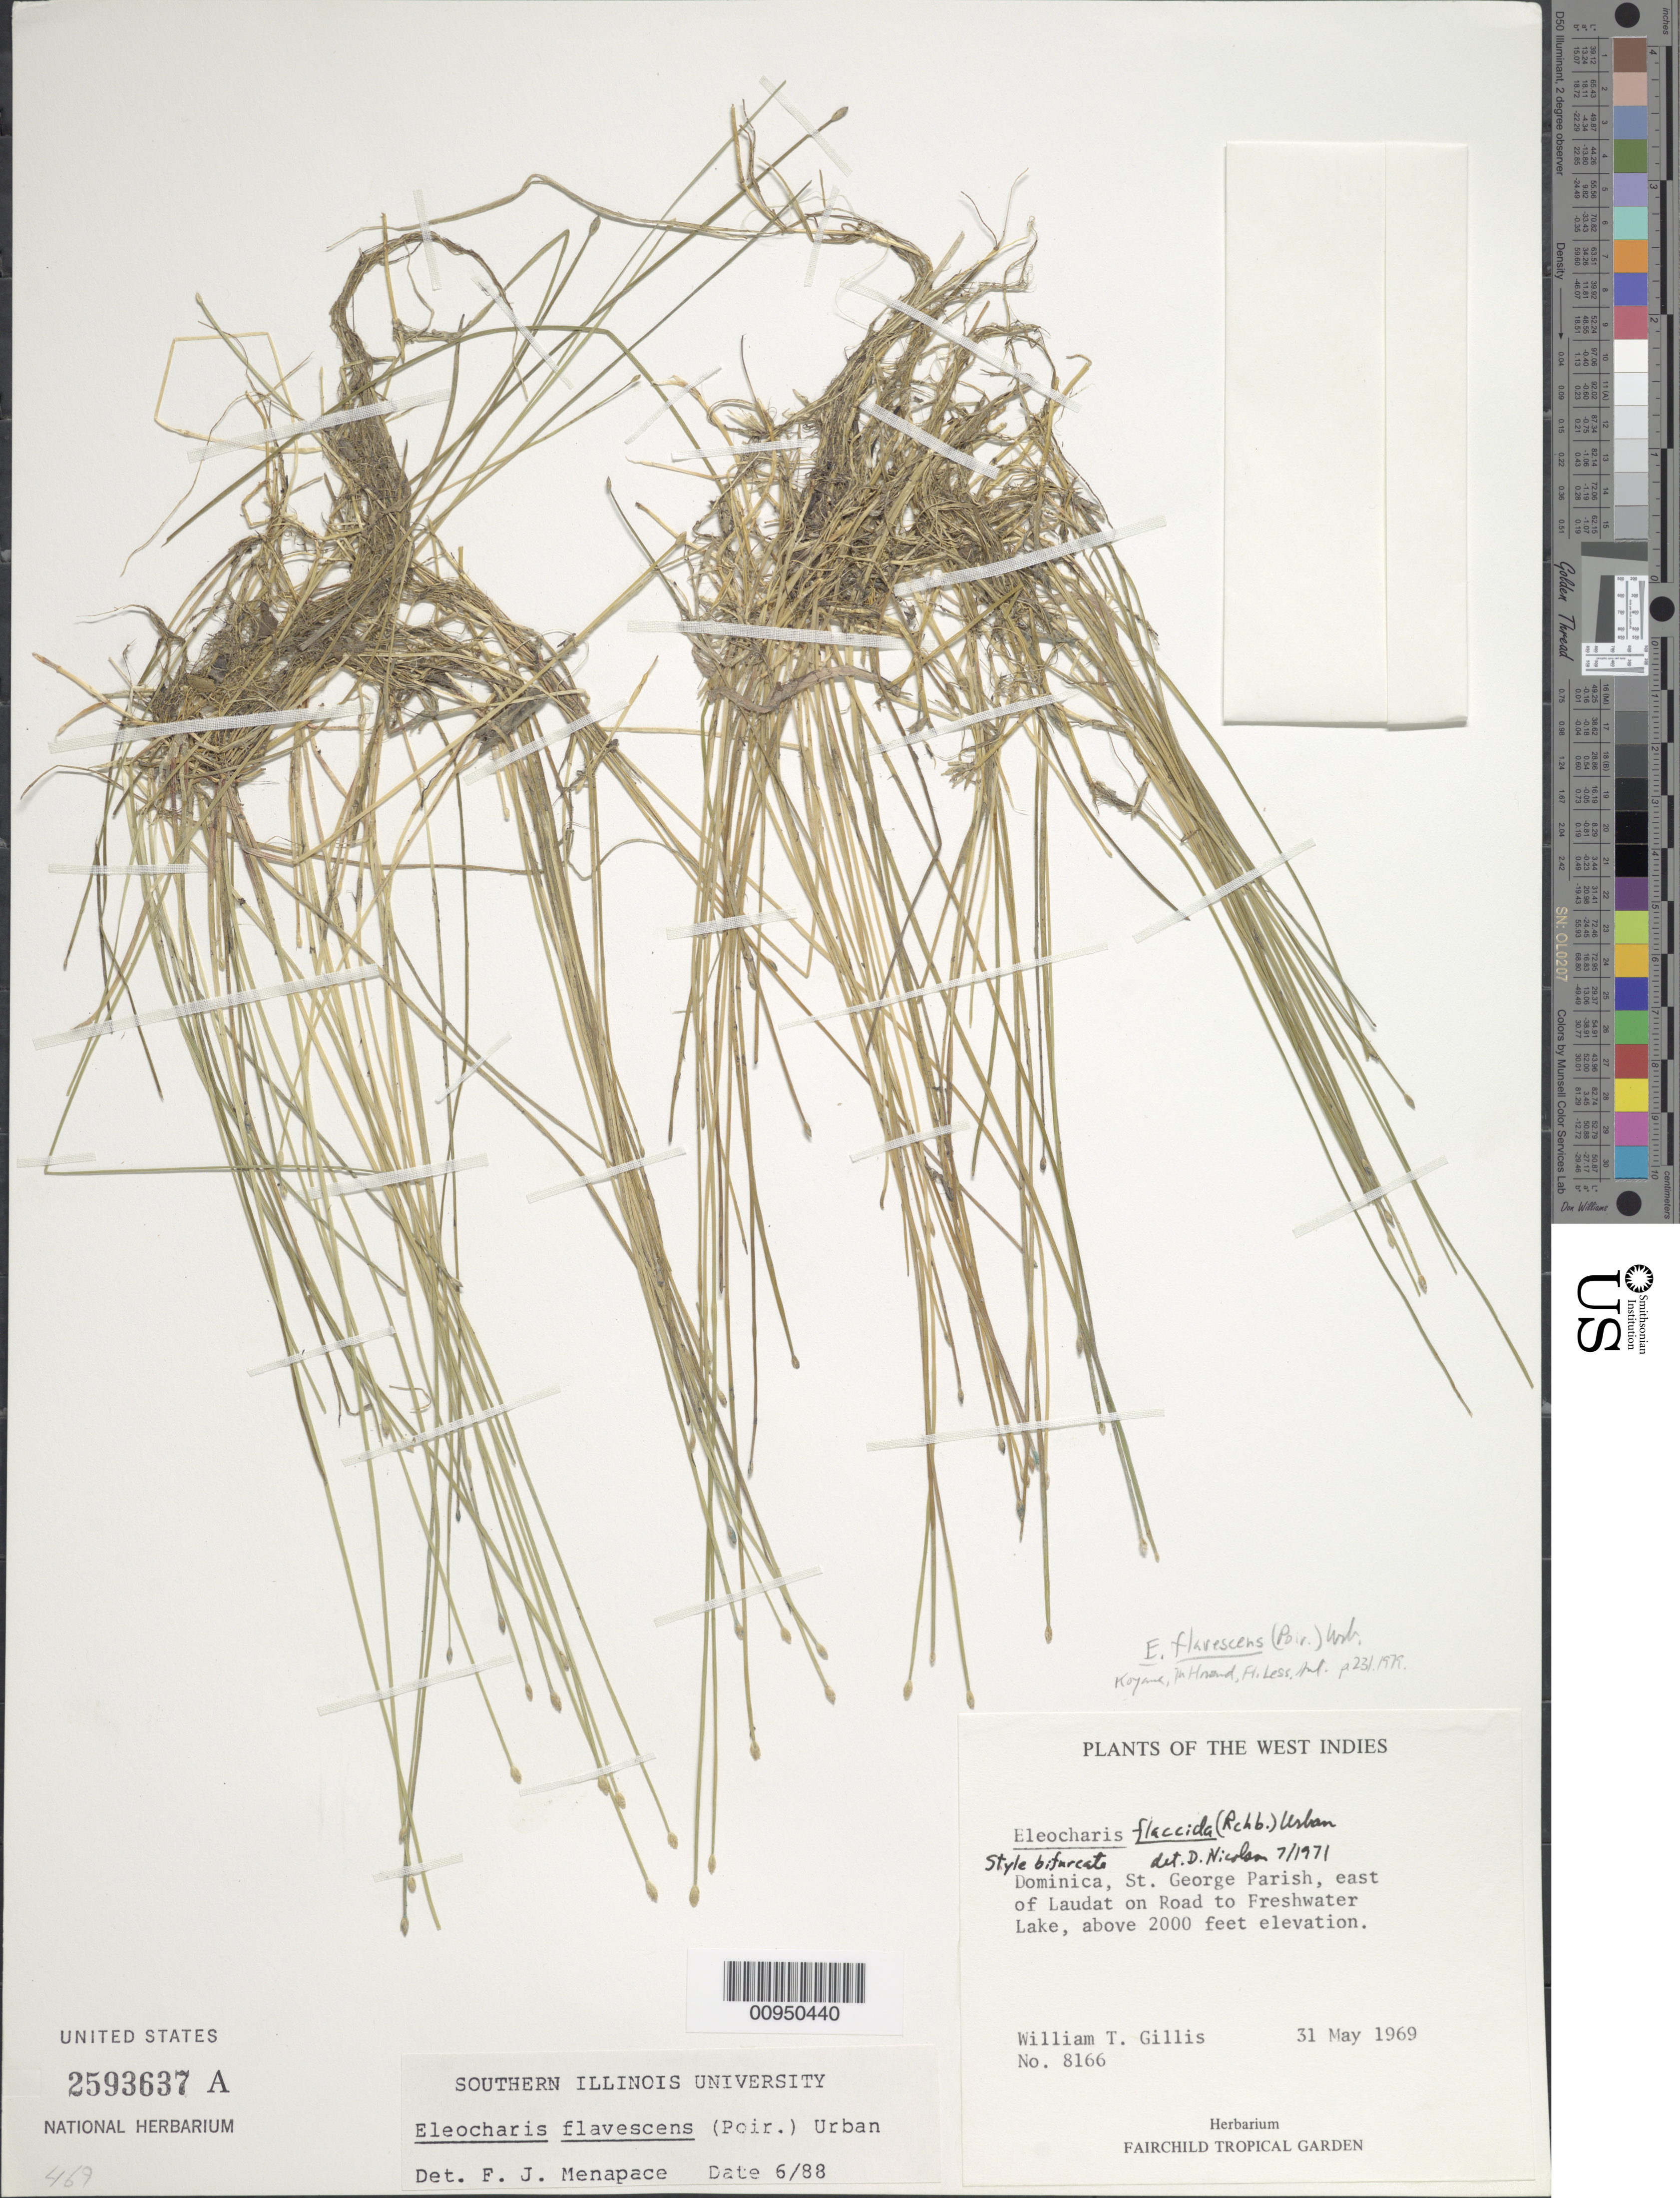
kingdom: Plantae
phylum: Tracheophyta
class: Liliopsida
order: Poales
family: Cyperaceae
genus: Eleocharis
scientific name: Eleocharis flavescens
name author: (Poir.) Urb.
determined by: Menapace, F. J.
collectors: W. T. Gillis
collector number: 8166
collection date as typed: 31 May 1969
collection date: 1969-05-31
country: Dominica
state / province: St. George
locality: E of Laudat on Road to Freshwater Lake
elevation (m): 2000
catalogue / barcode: US 2593637